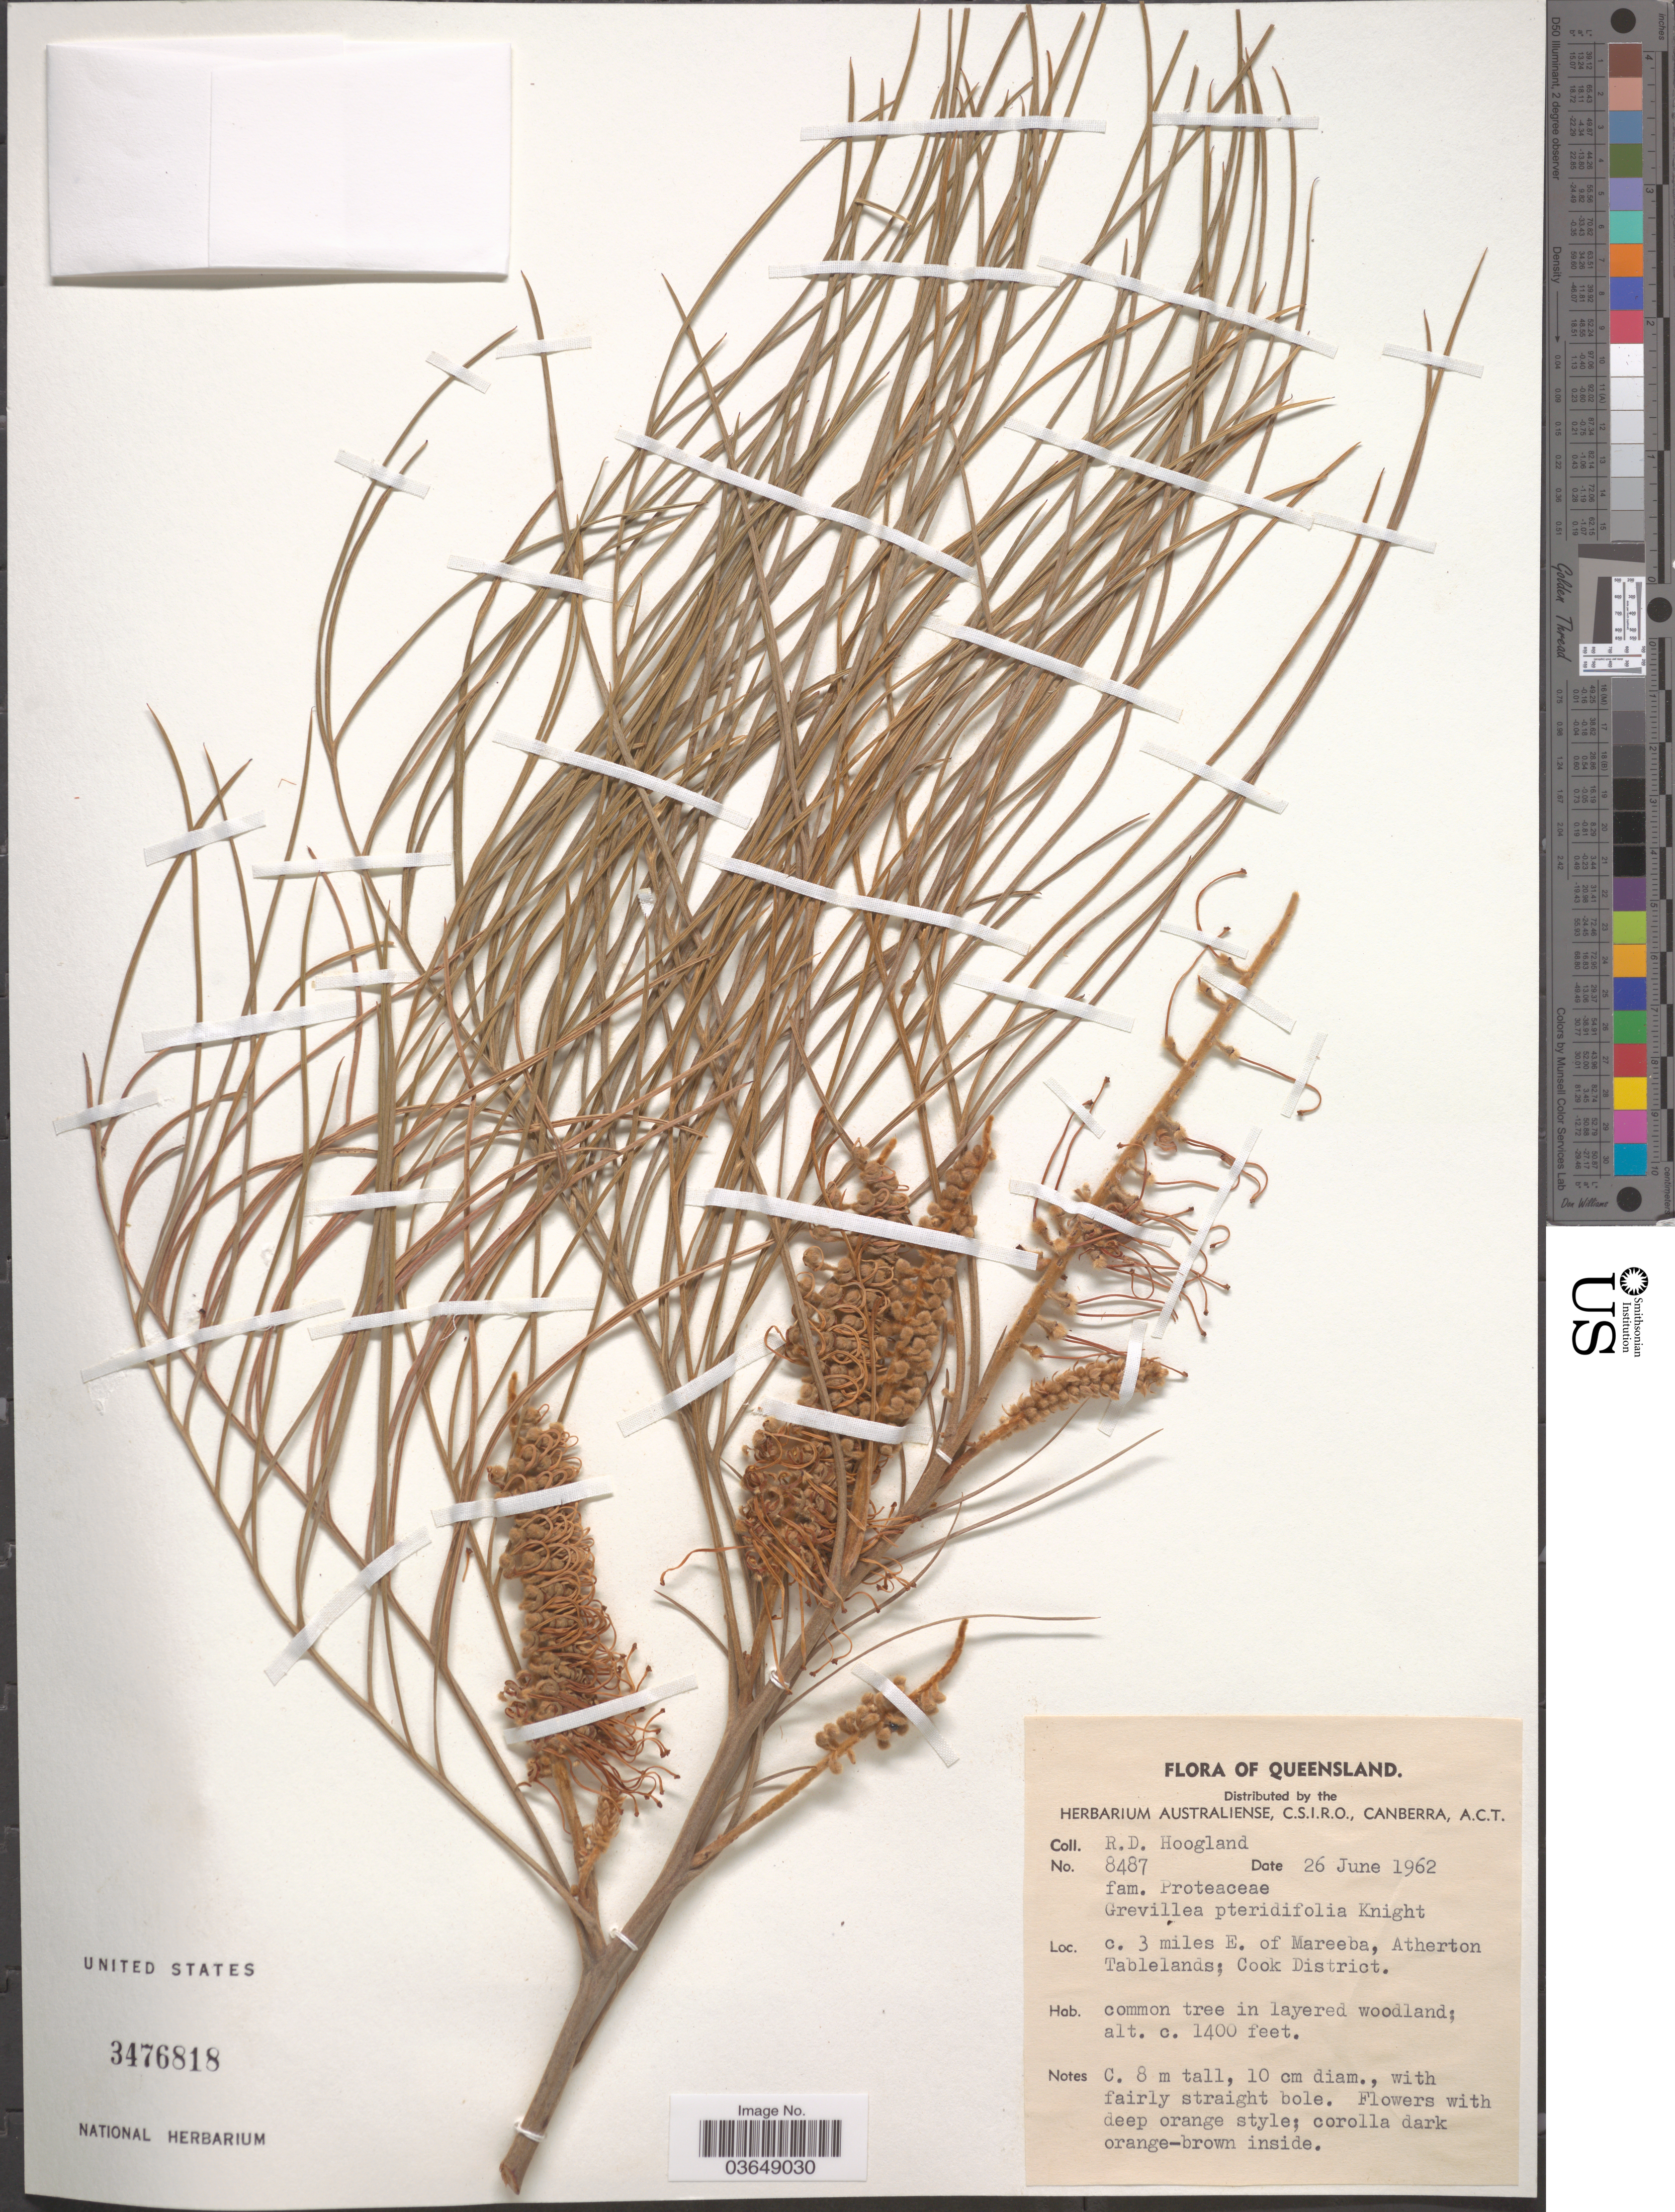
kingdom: Plantae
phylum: Tracheophyta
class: Magnoliopsida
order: Proteales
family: Proteaceae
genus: Grevillea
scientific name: Grevillea pteridifolia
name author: Knight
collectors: R. D. Hoogland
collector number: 8487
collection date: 1962-06-26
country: Australia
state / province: Queensland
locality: C. 3 miles E. of Mareeba, Atherton Tablelands; Cook District.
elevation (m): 427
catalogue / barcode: US 3476818